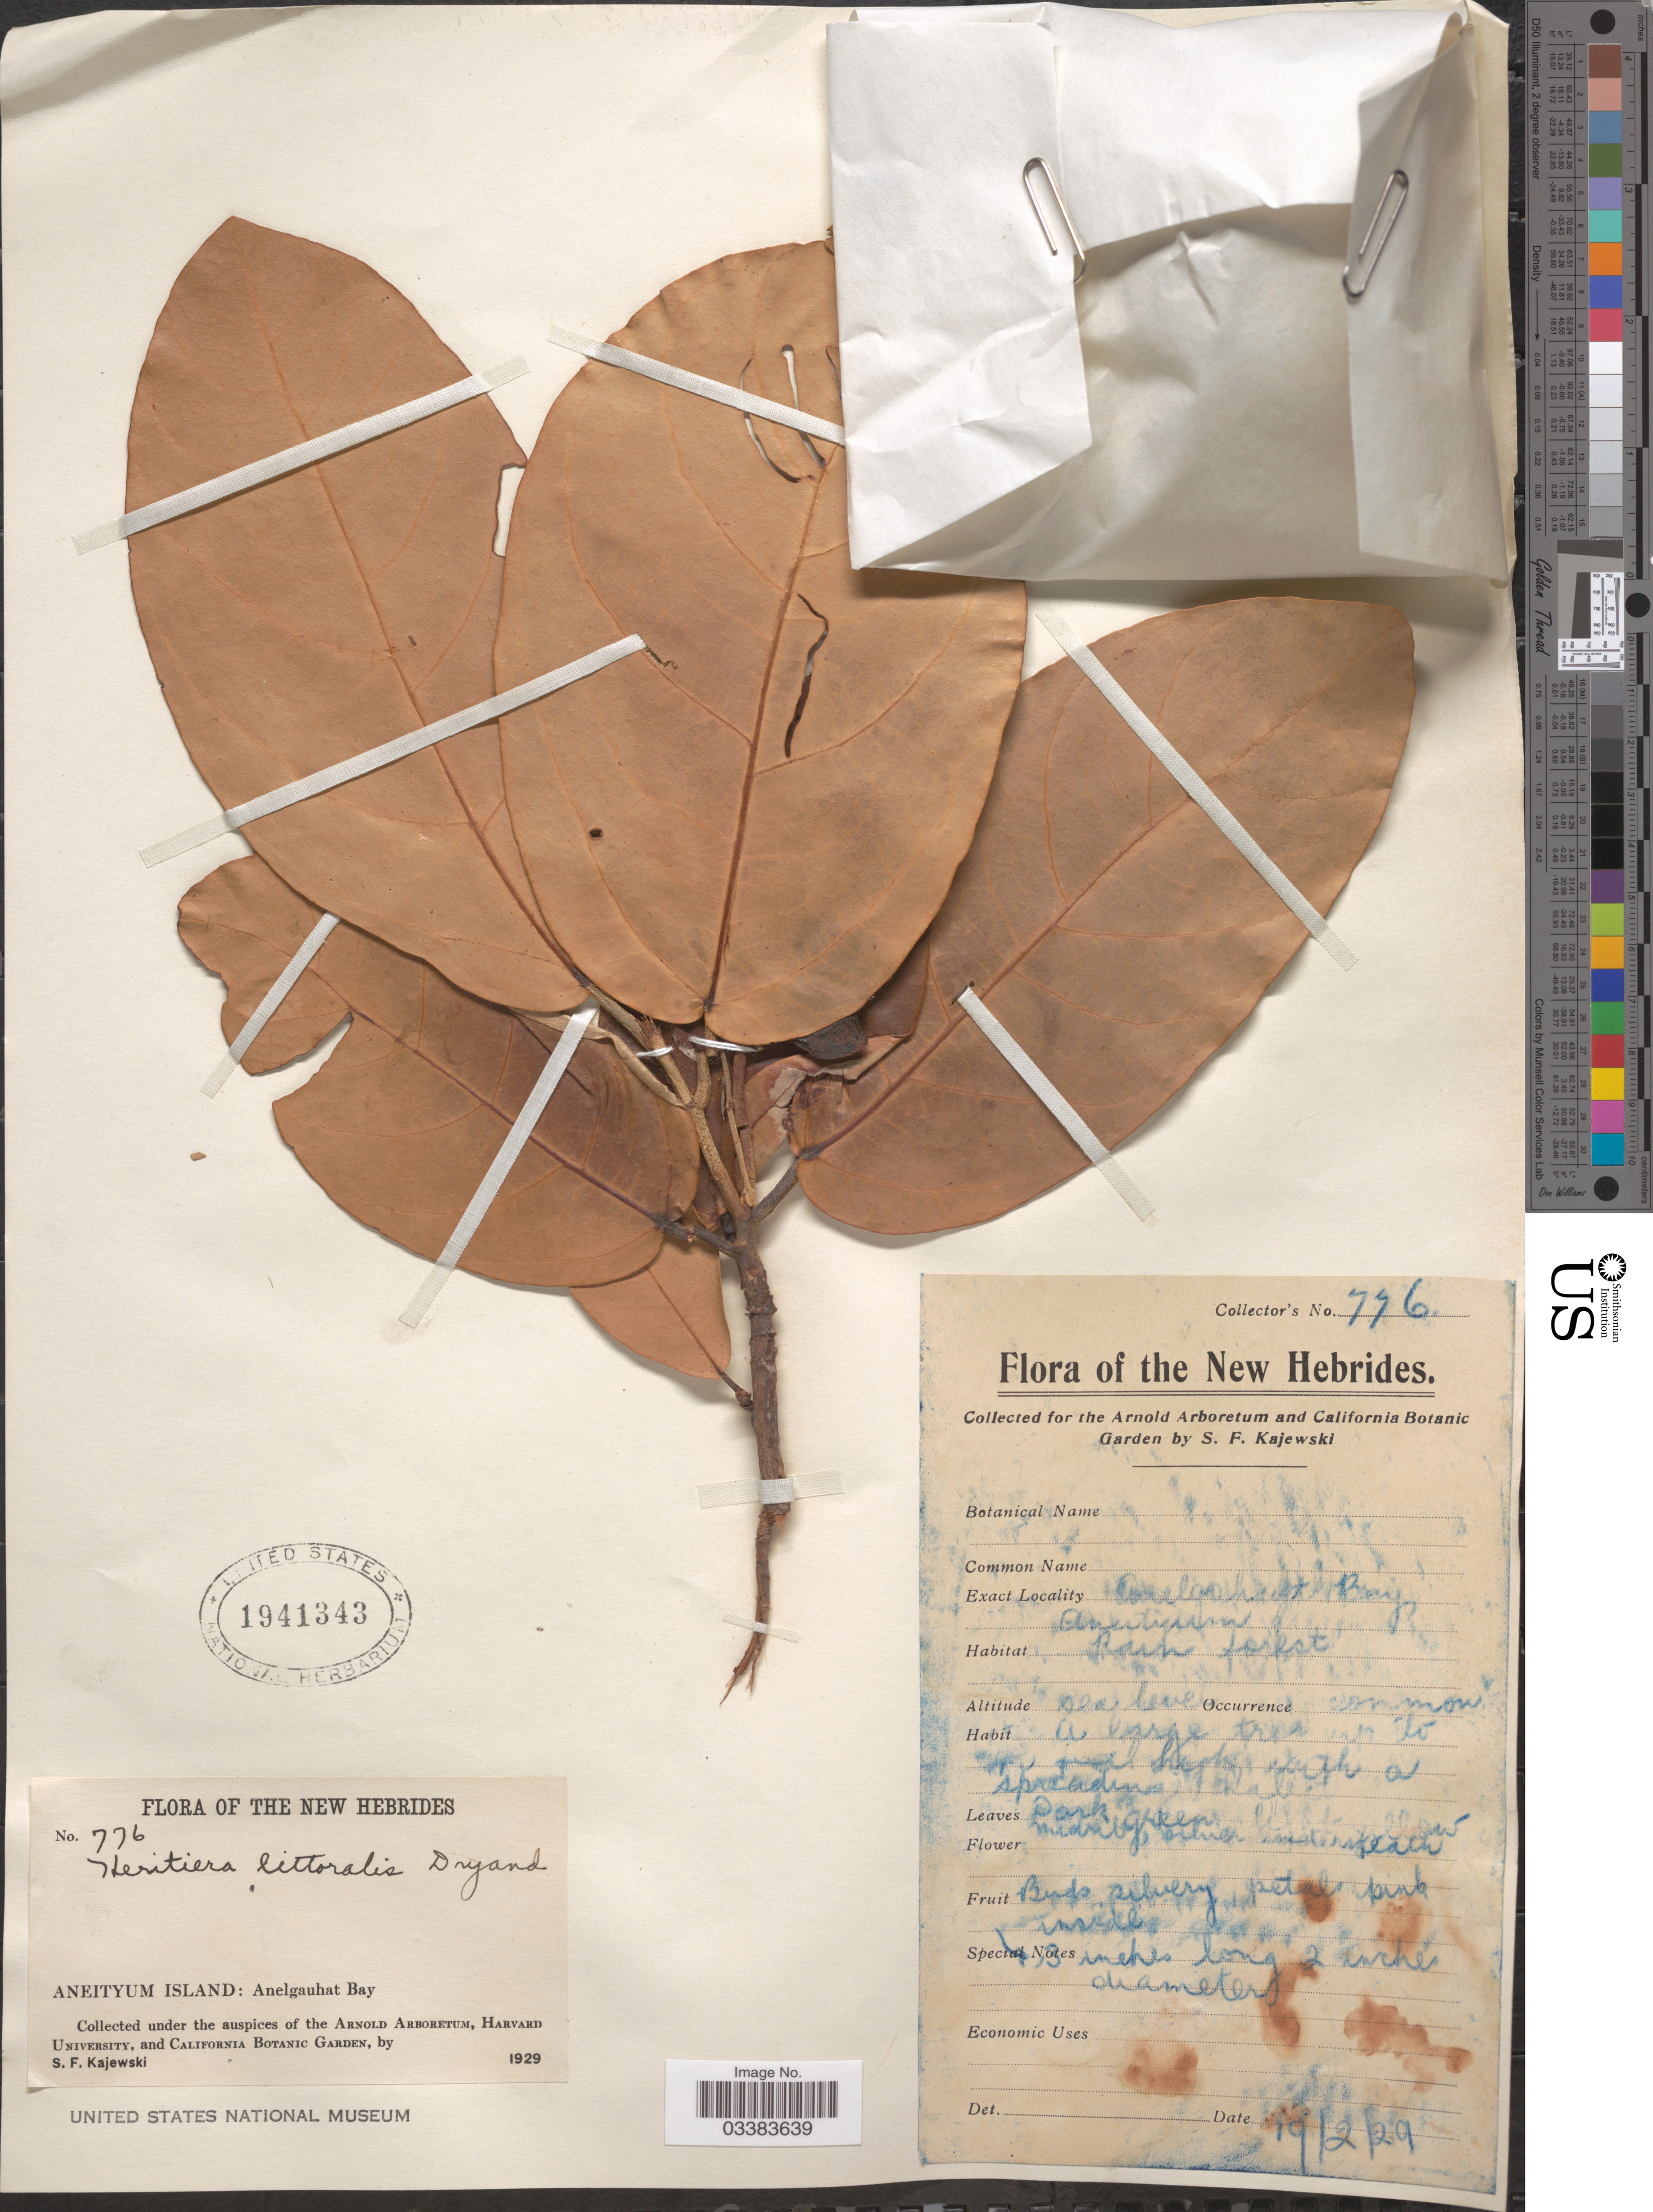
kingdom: Plantae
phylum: Tracheophyta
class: Magnoliopsida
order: Malvales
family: Malvaceae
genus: Heritiera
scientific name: Heritiera littoralis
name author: Aiton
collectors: S. Kajewski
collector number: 776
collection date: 1929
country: Vanuatu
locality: The New Hebrides. Aneityum Island: Anelgauhat Bay.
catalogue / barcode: US 1941343